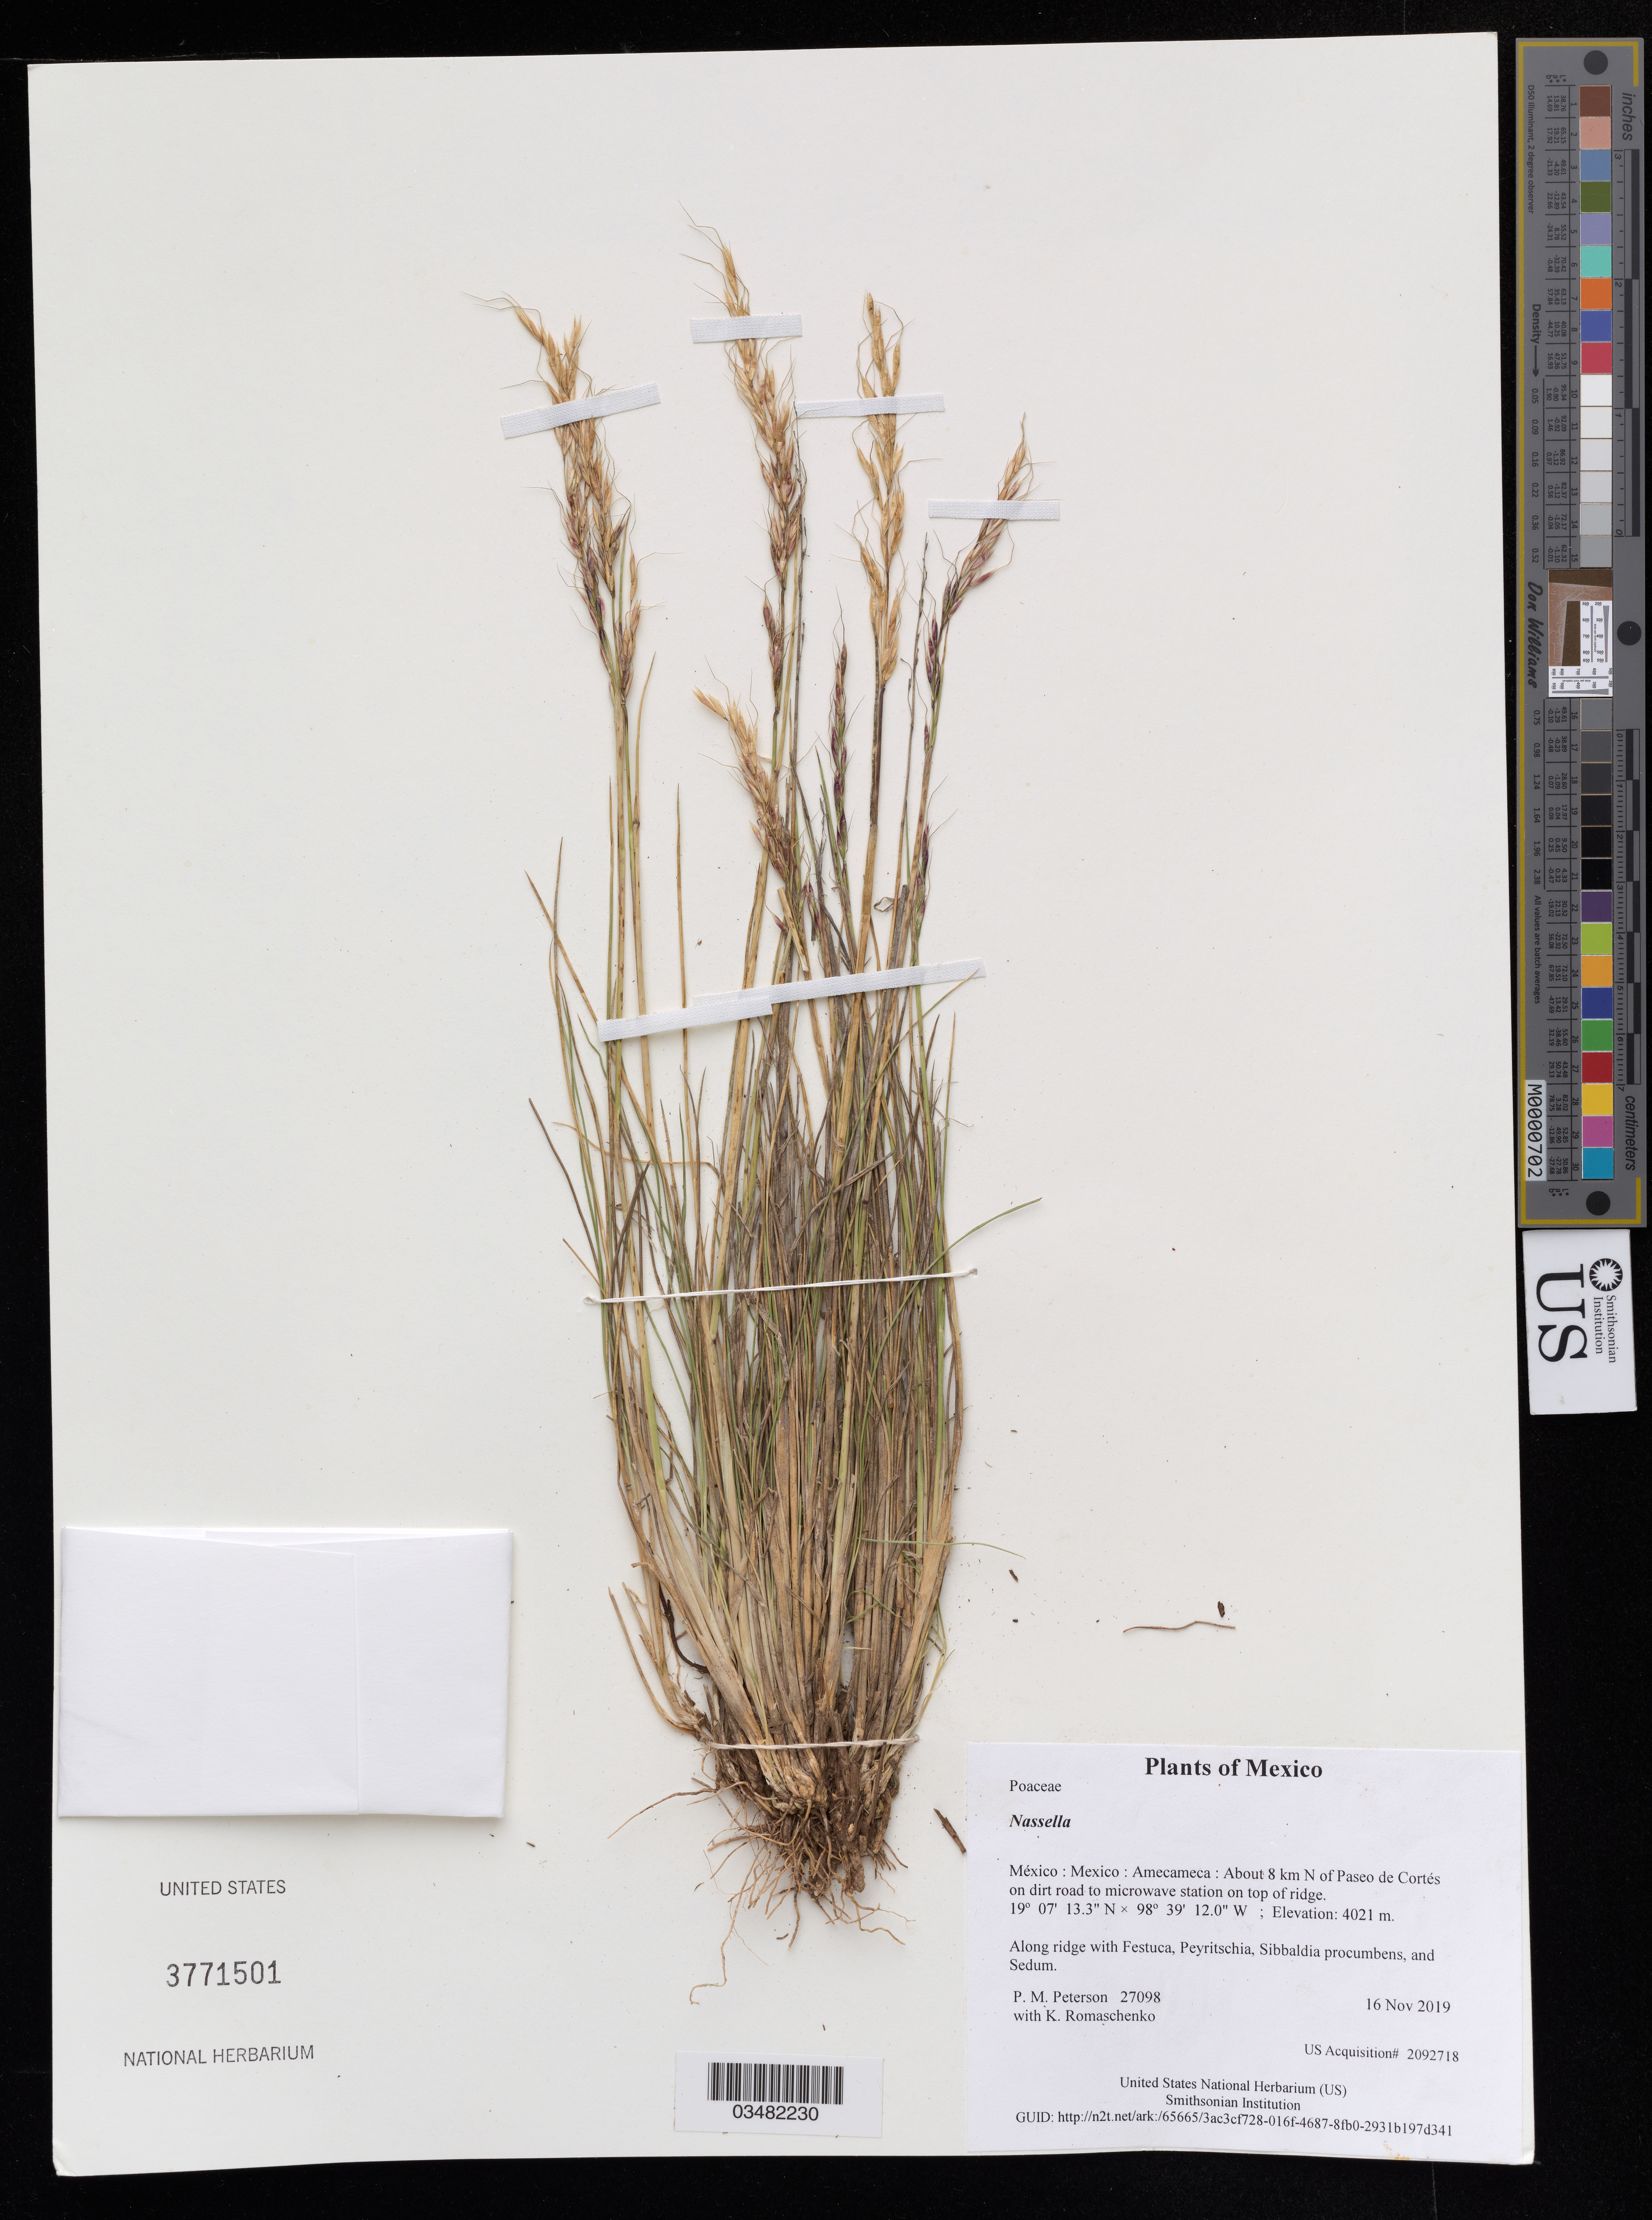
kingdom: Plantae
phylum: Tracheophyta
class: Liliopsida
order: Poales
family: Poaceae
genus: Nassella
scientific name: Nassella sp.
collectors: P. M. Peterson & K. Romaschenko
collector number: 27098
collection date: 2019-11-16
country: México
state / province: Mexico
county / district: Amecameca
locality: About 8 km N of Paseo de Cortés on dirt road to microwave station on top of ridge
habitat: Along ridge with Festuca, Peyritschia, Sibbaldia procumbens, and Sedum.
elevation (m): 4021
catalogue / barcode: US 3771501